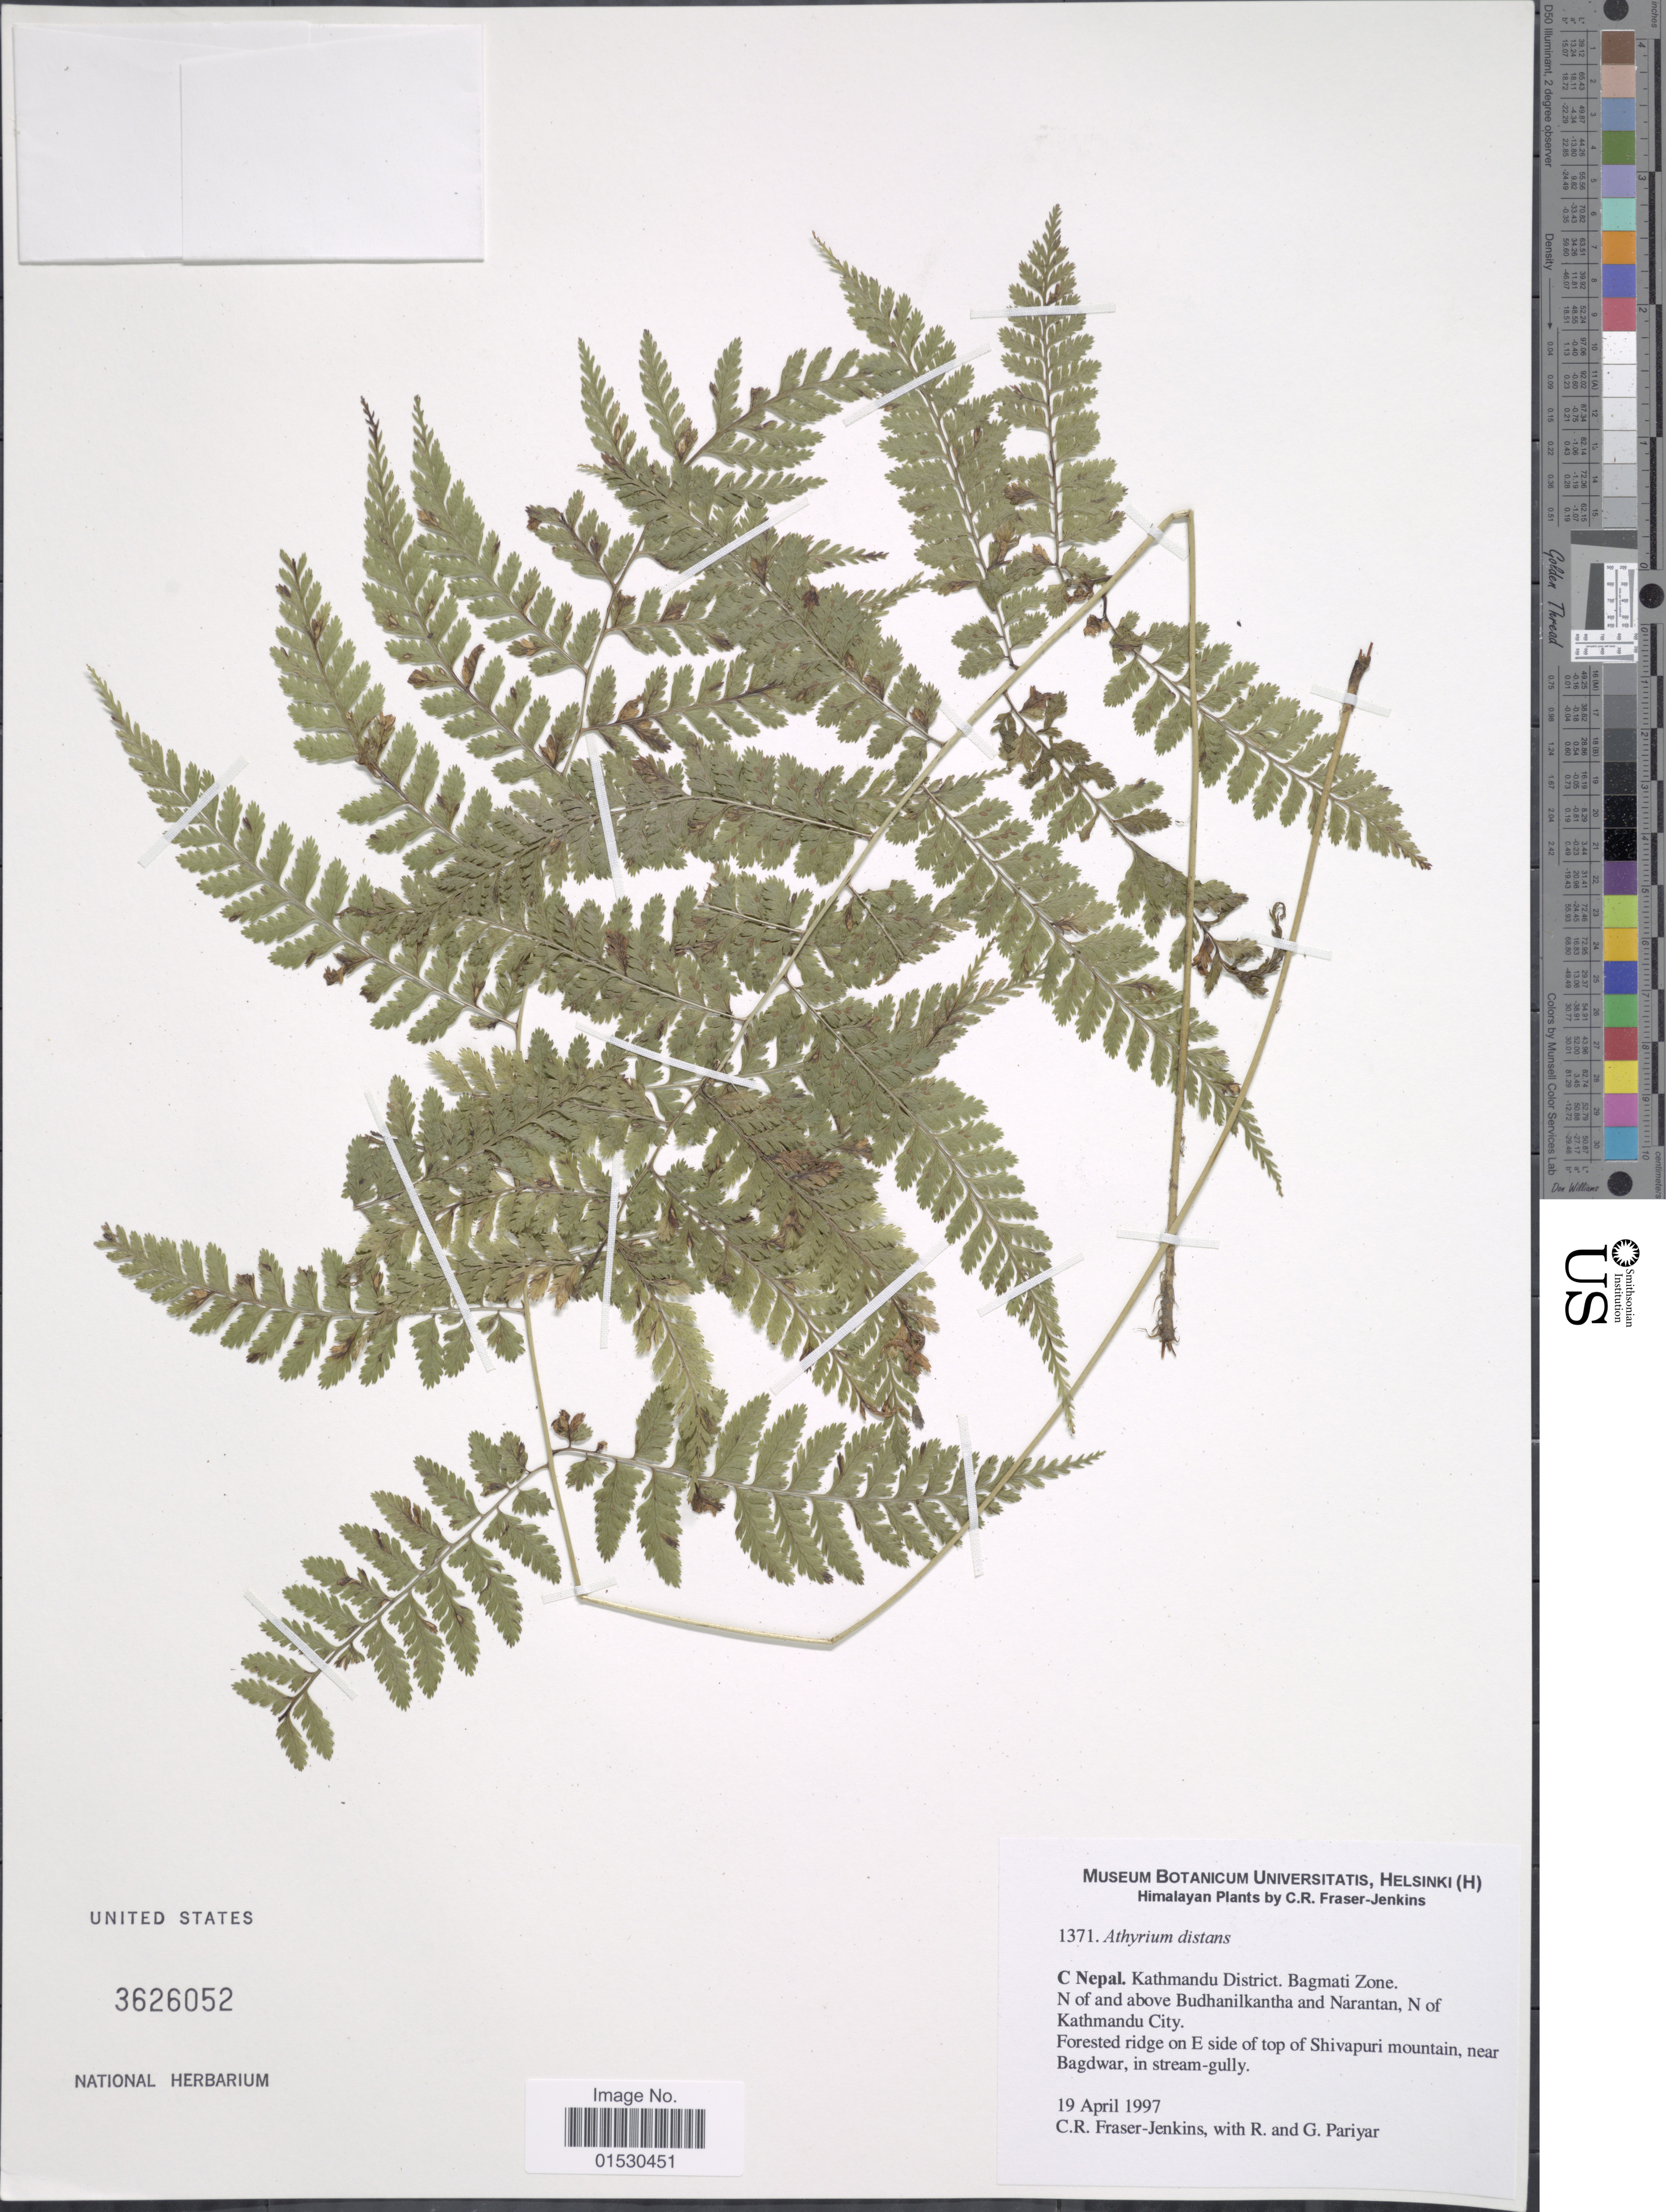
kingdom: Plantae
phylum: Tracheophyta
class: Polypodiopsida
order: Polypodiales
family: Athyriaceae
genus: Athyrium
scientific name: Athyrium distans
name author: (D. Don) T. Moore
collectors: C. R. Fraser-Jenkins, R. Pariyar & G. Pariyar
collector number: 1371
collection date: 1997-04-19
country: Nepal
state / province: Bagmati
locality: C Nepal. Kathmandu District. N of and above Budhanilkantha and Narantan, N of Kathmandu City. Forested ridge onf E side of top Shivapuri mountain, near Bagdwar, in stream-gully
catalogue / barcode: US 3626052